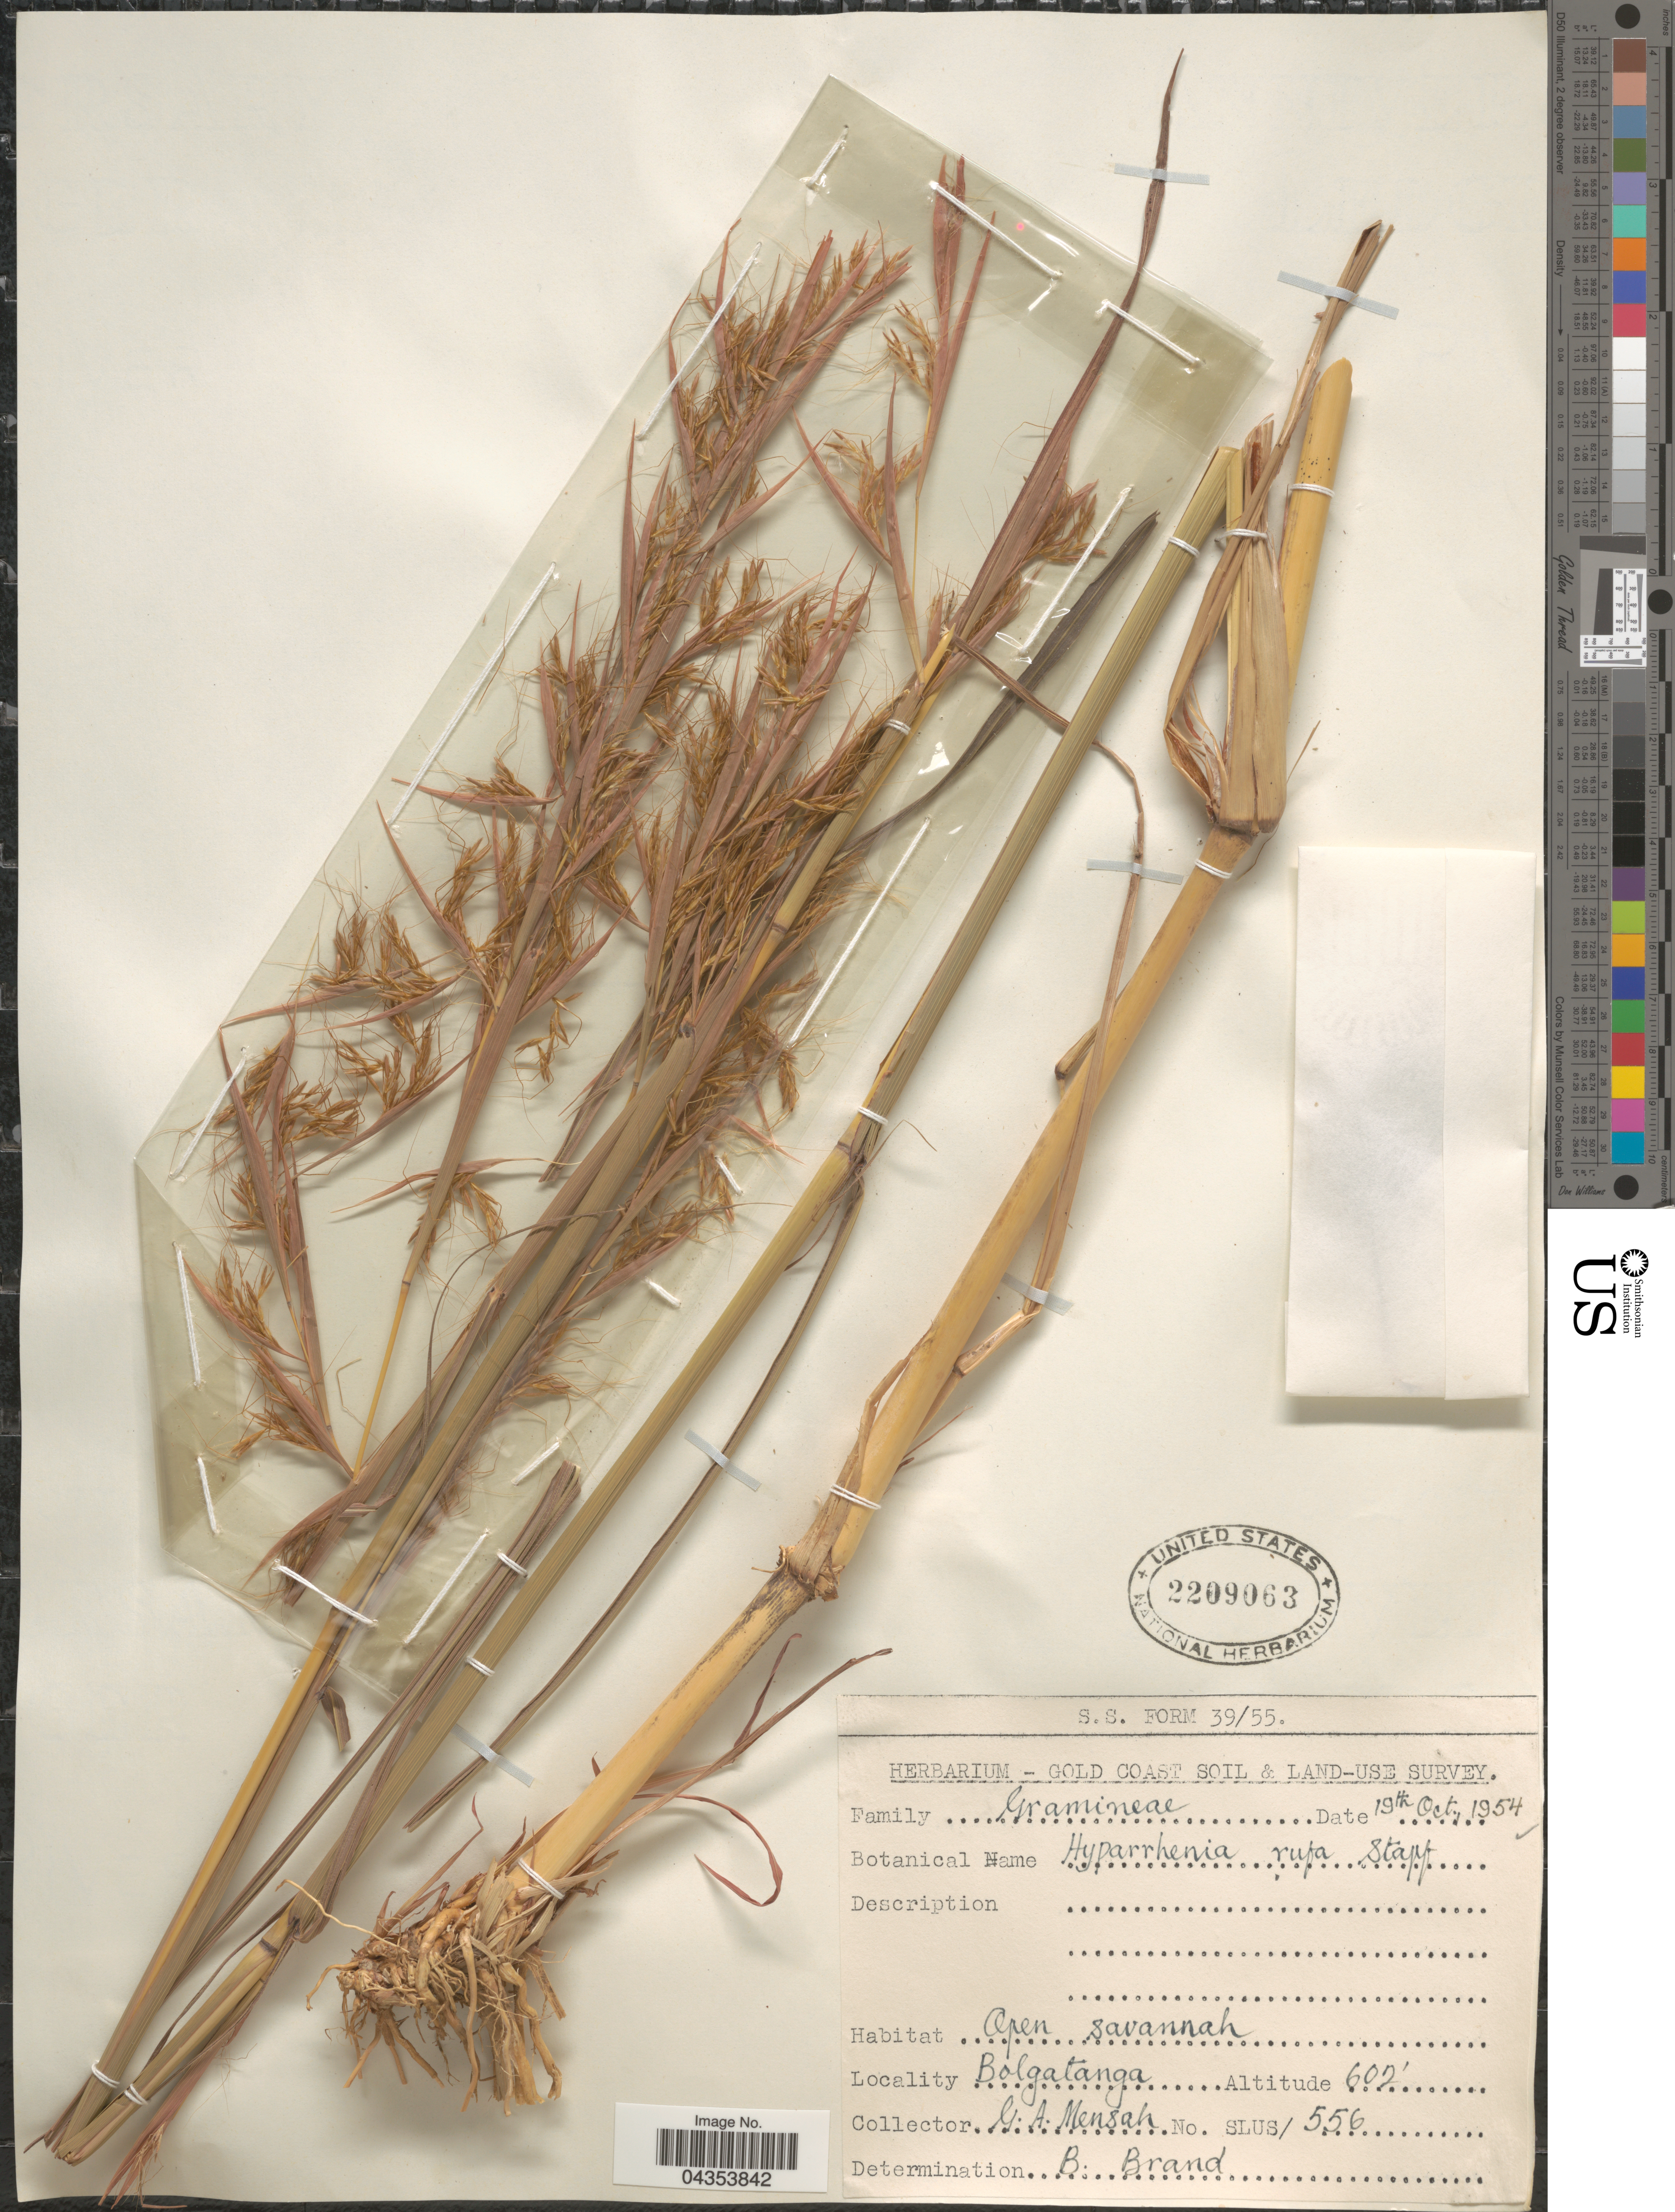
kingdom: Plantae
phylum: Tracheophyta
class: Liliopsida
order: Poales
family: Poaceae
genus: Hyparrhenia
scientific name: Hyparrhenia rufa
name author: (Nees) Stapf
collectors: G. Mensah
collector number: SLUS/556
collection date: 1954-10-19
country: Ghana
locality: Gold Coast Soil & Land-Use Survey. Bolgatanga.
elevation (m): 183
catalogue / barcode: US 2209063